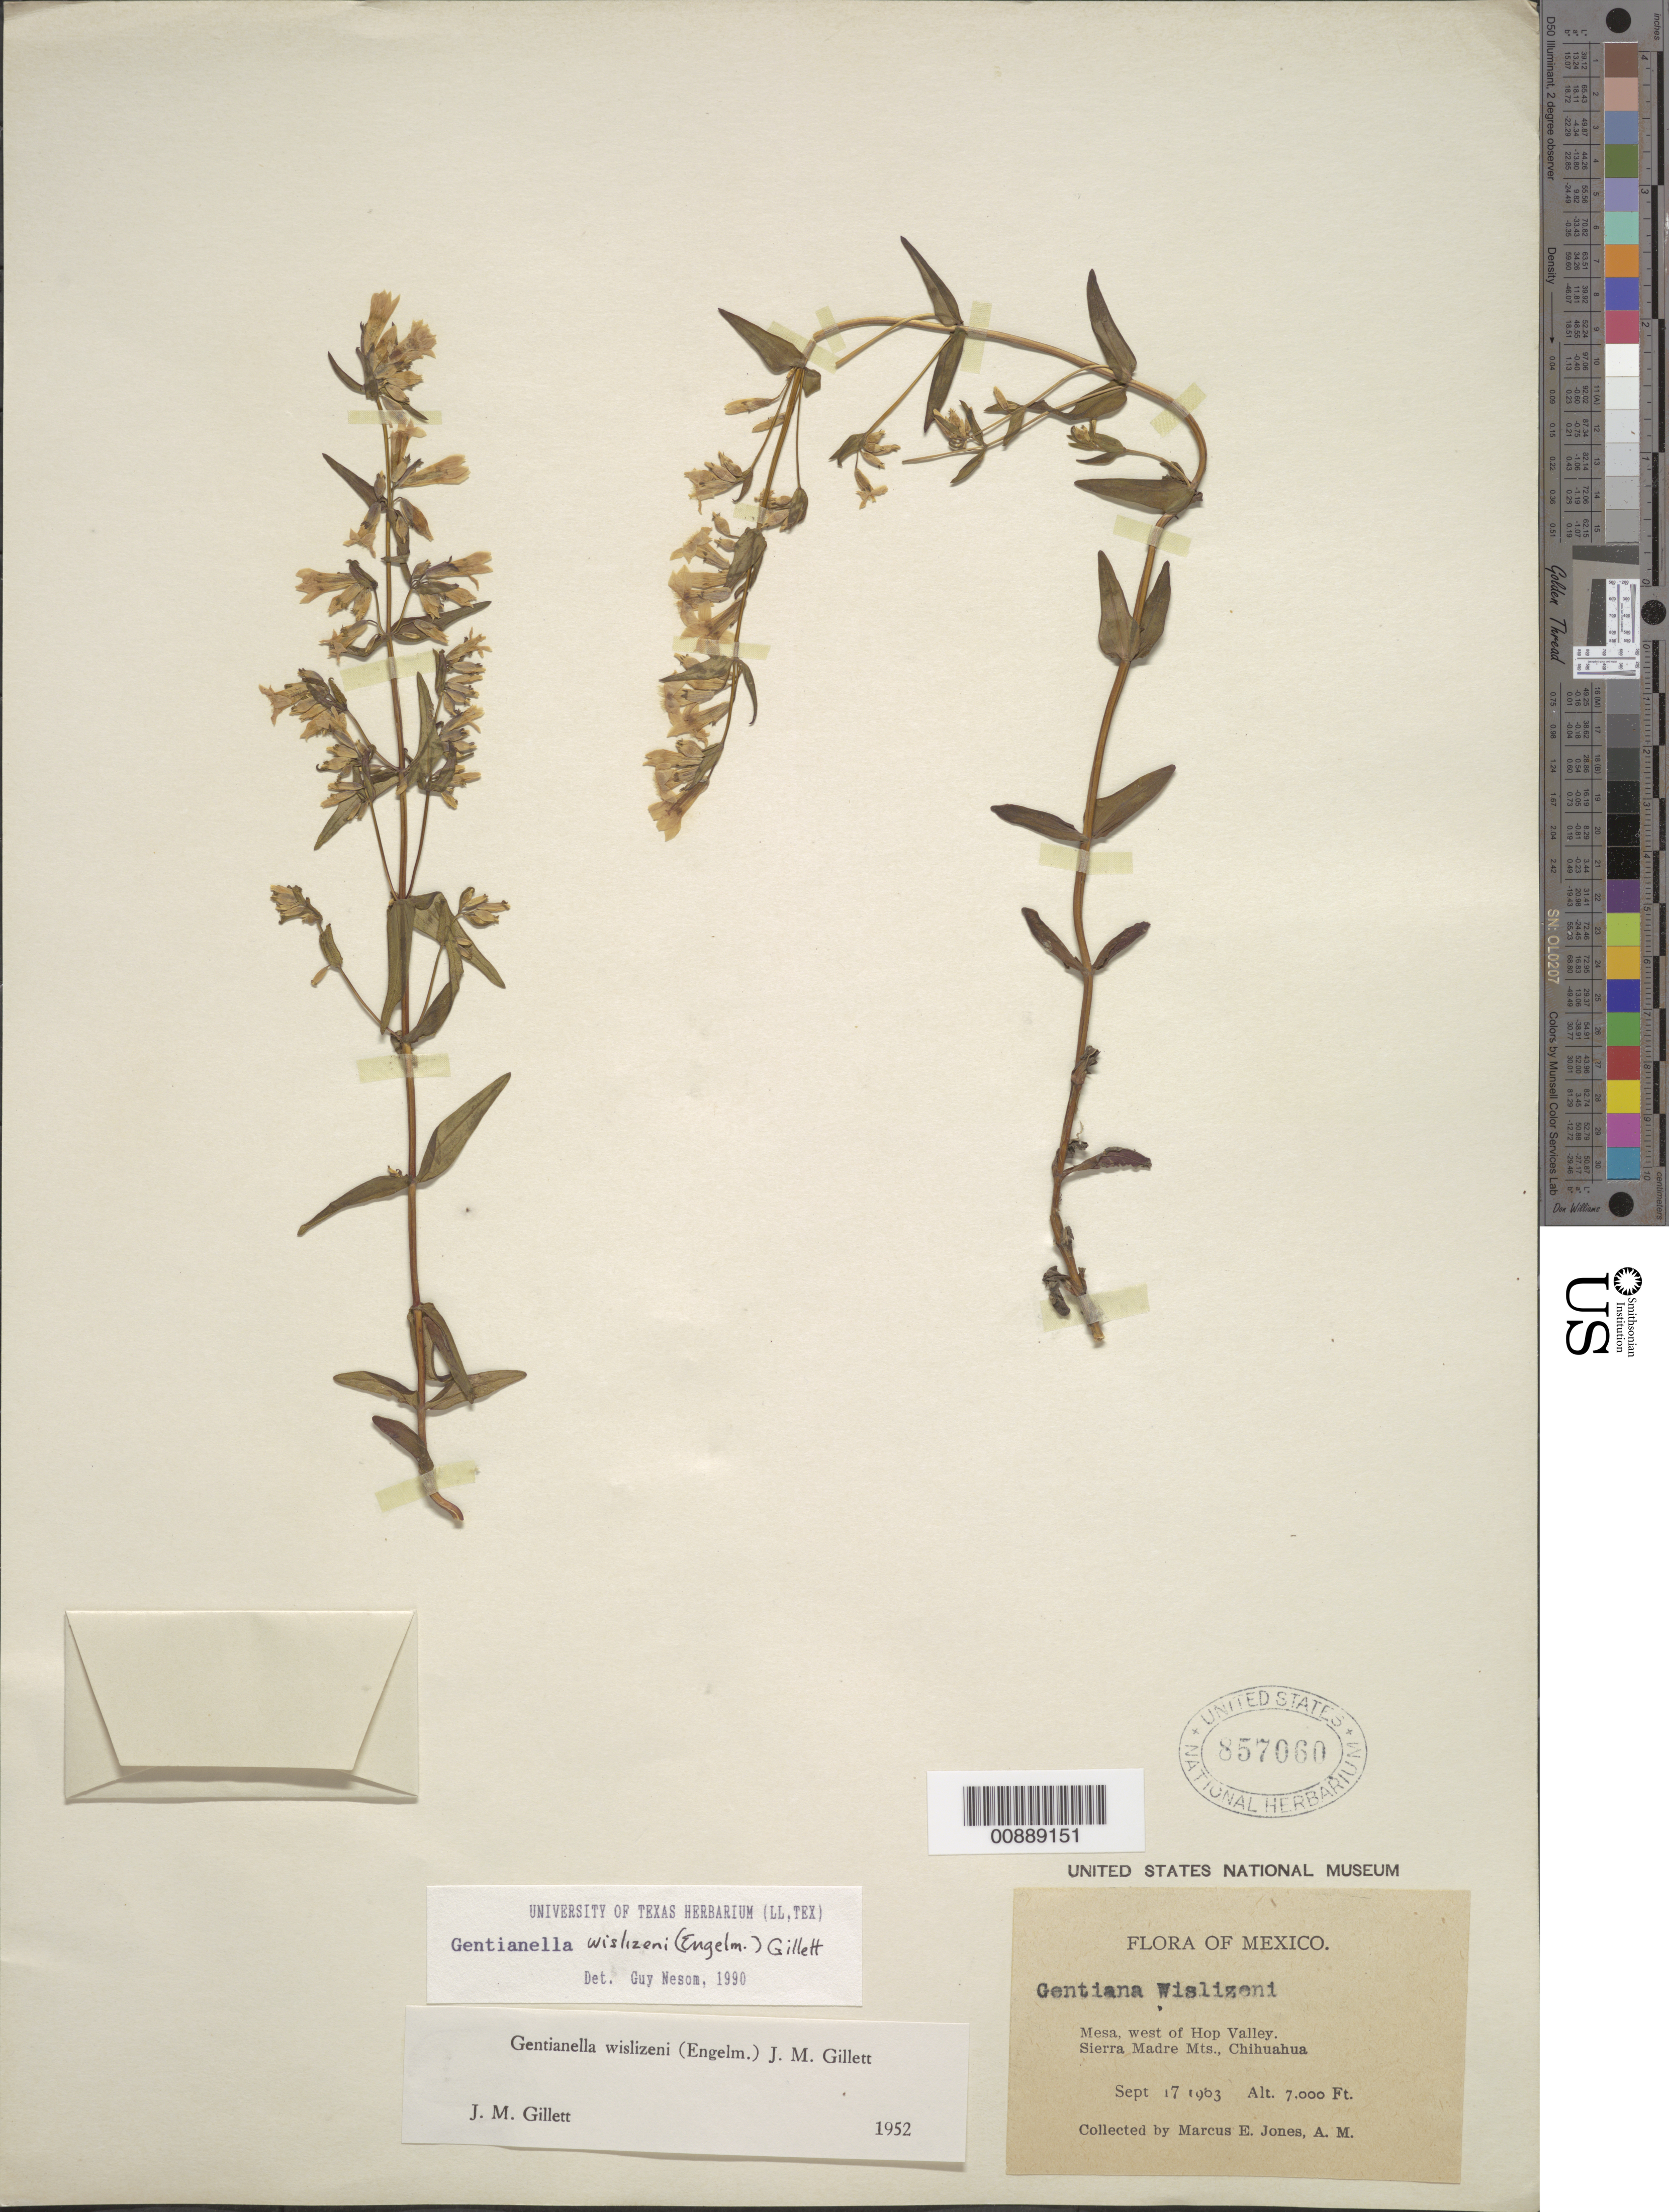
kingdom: Plantae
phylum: Tracheophyta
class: Magnoliopsida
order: Gentianales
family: Gentianaceae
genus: Gentianella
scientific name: Gentianella wislizeni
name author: (Engelm.) J.M. Gillett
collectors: M. E. Jones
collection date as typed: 17 Sep 1903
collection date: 1903-09-17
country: Mexico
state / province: Chihuahua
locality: Mesa west of Hop Valley, Sierra Madre Mts., Chihuahua.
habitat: Mesa.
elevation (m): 2134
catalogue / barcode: US 857060